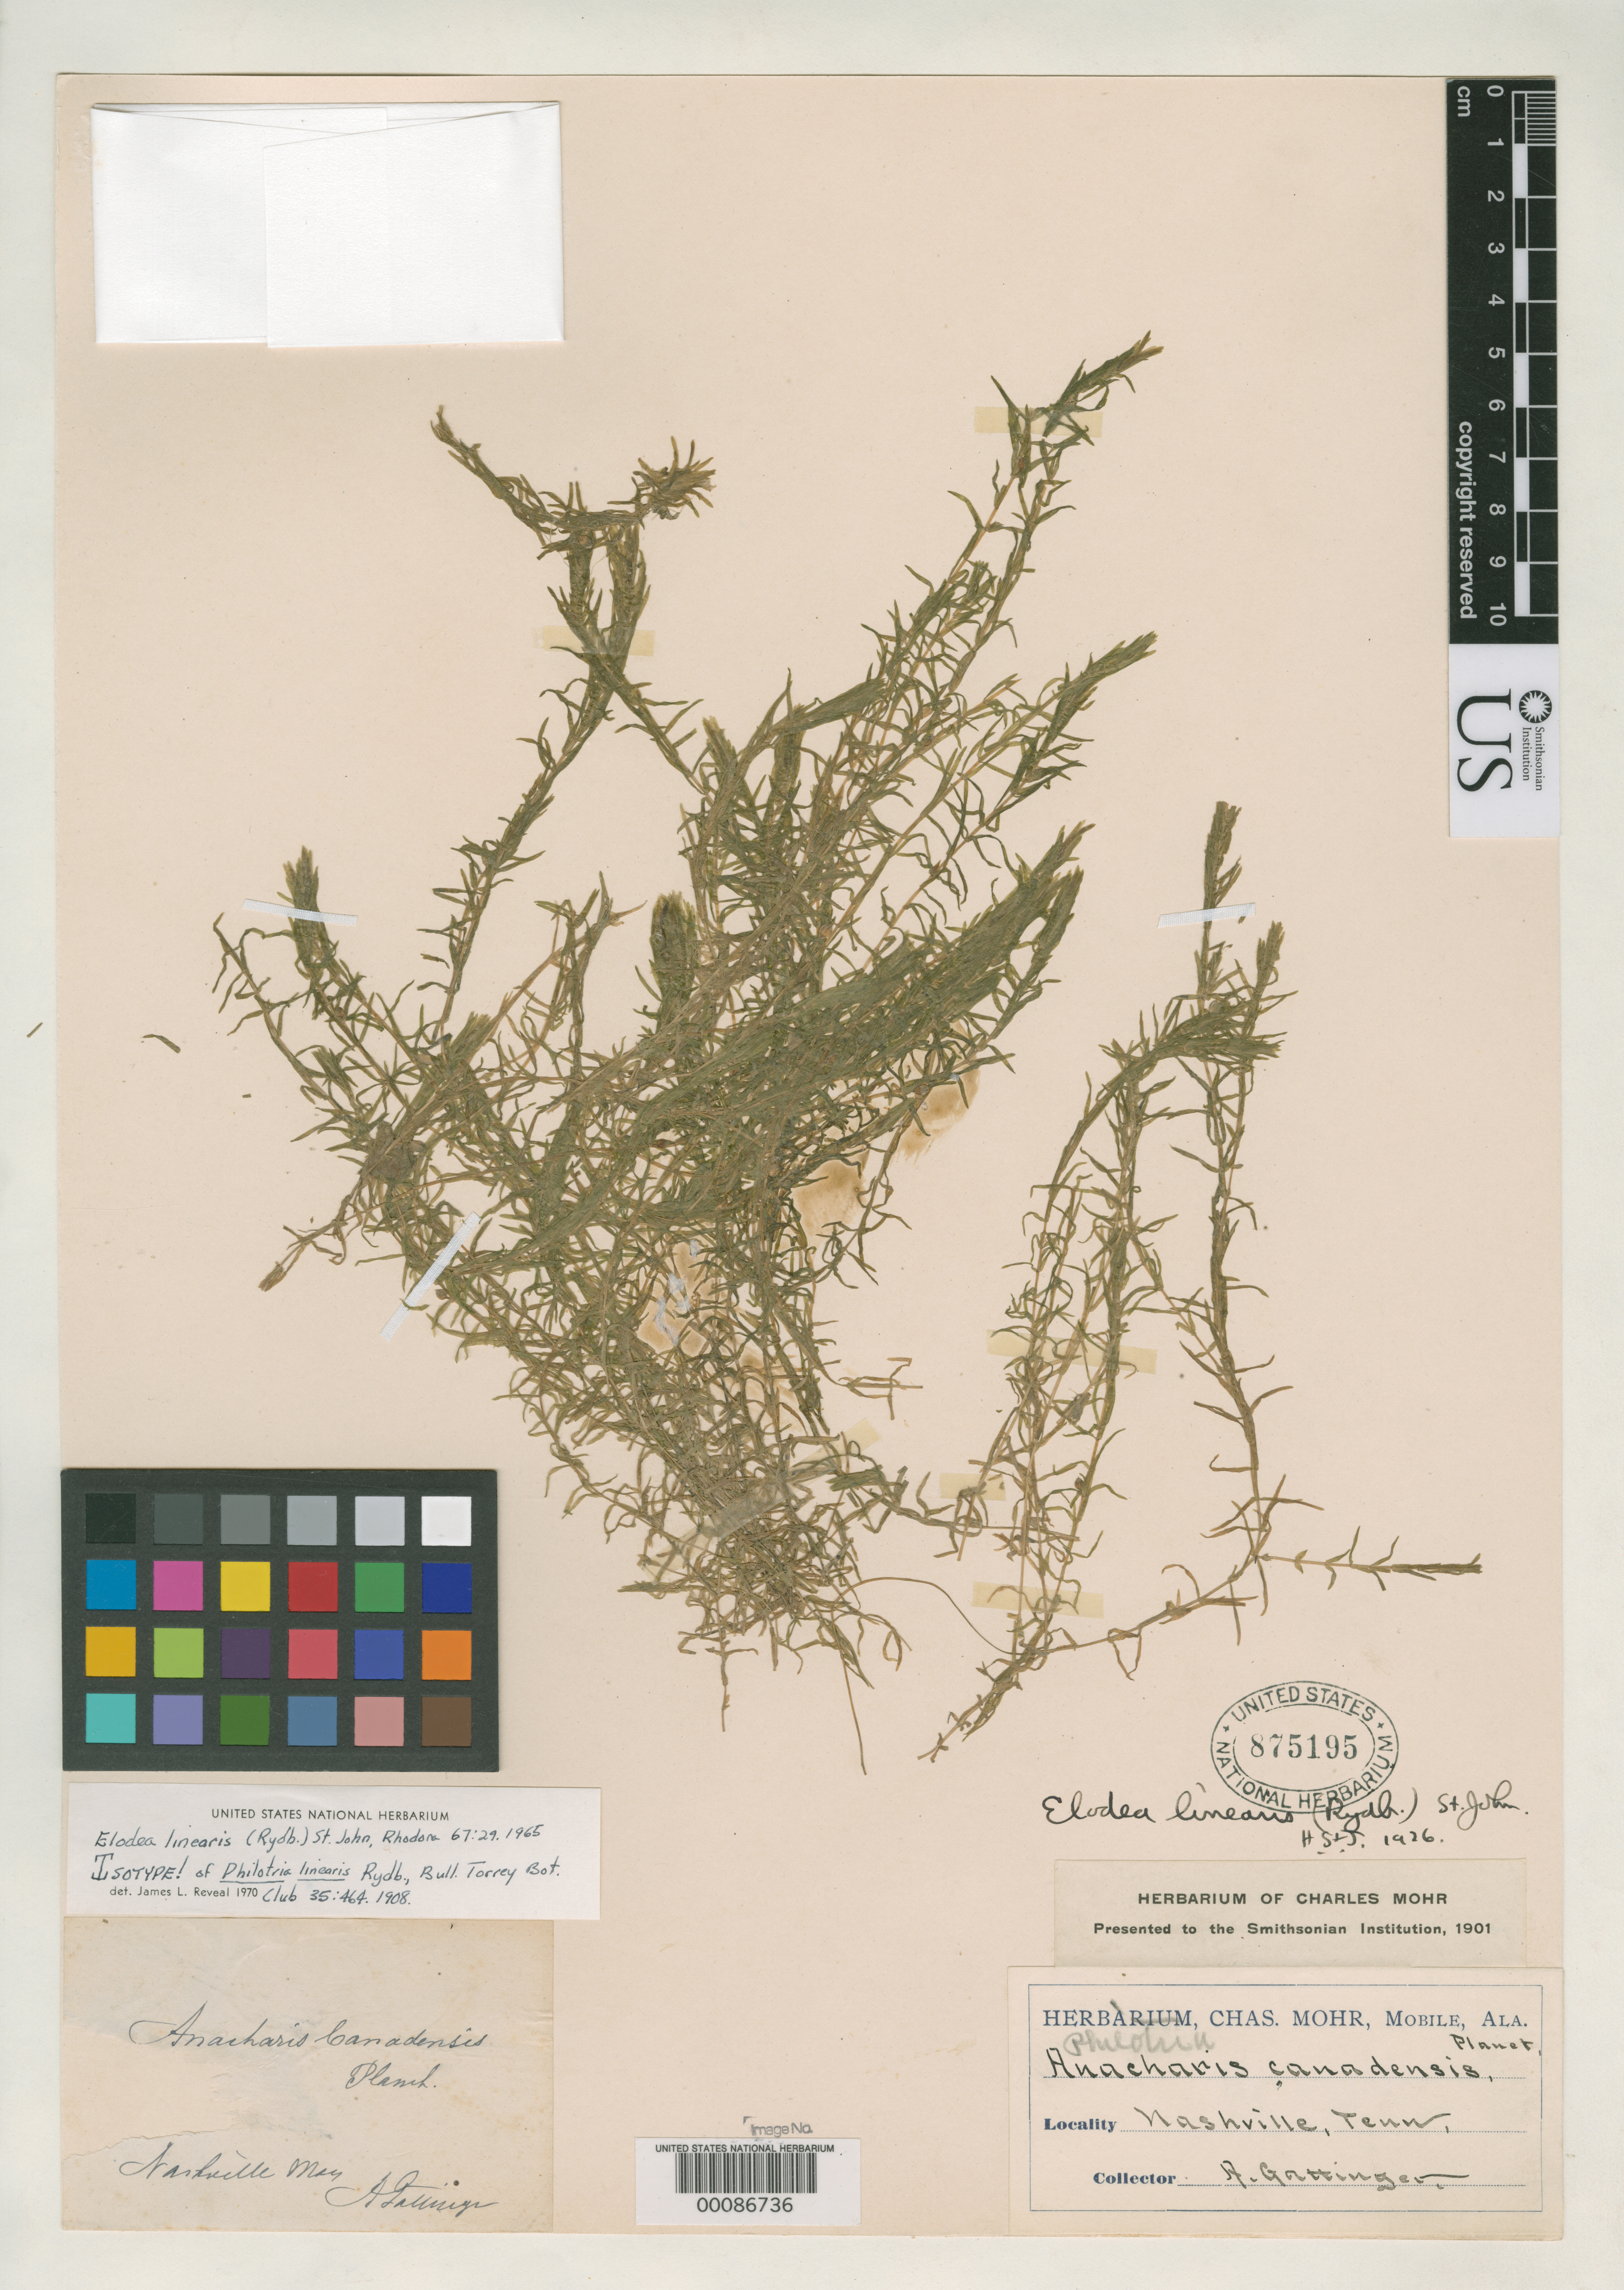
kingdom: Plantae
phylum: Tracheophyta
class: Liliopsida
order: Alismatales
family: Hydrocharitaceae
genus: Philotria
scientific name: Philotria linearis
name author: Rydb.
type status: Isotype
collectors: A. Gattinger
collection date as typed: May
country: United States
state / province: Tennessee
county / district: Davidson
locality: Nashville.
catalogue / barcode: US 875195